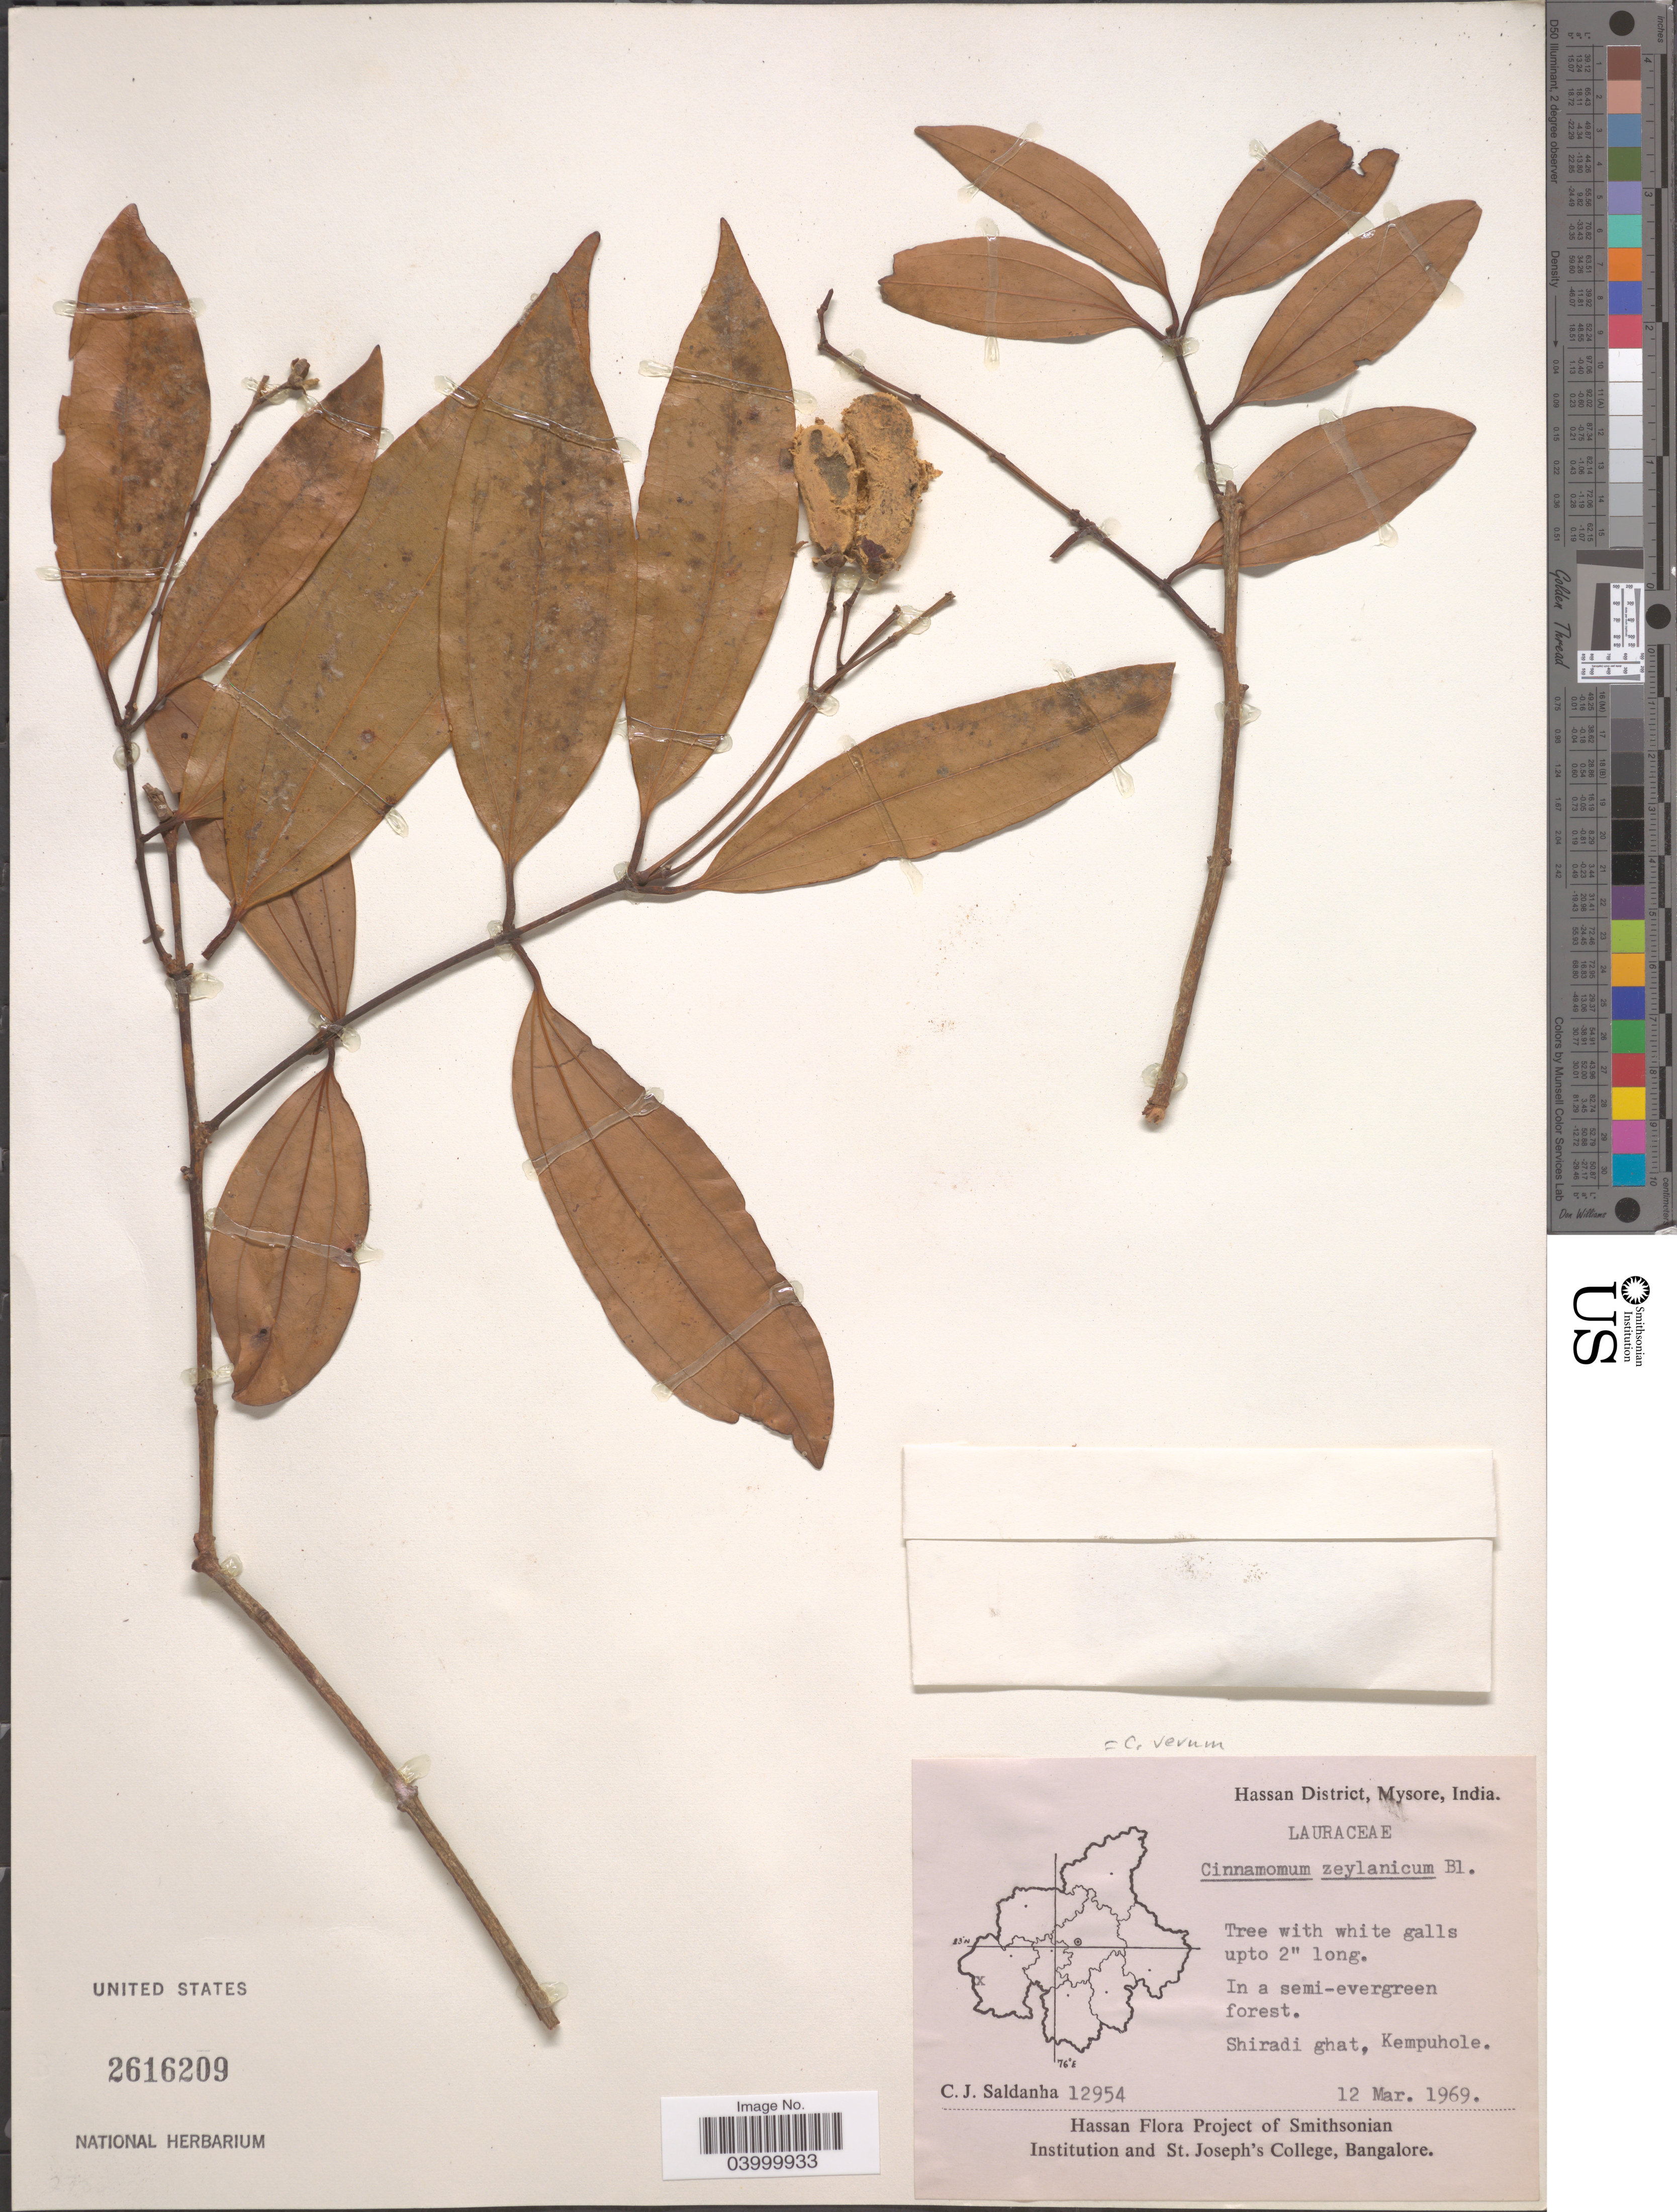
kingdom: Plantae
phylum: Tracheophyta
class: Magnoliopsida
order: Laurales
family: Lauraceae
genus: Cinnamomum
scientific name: Cinnamomum verum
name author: J. Presl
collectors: C. J. Saldanha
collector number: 12954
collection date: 1969-03-12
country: India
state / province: Karnataka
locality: Hassan District, Mysore. Shiradi ghat, Kempuhole.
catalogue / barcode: US 2616209